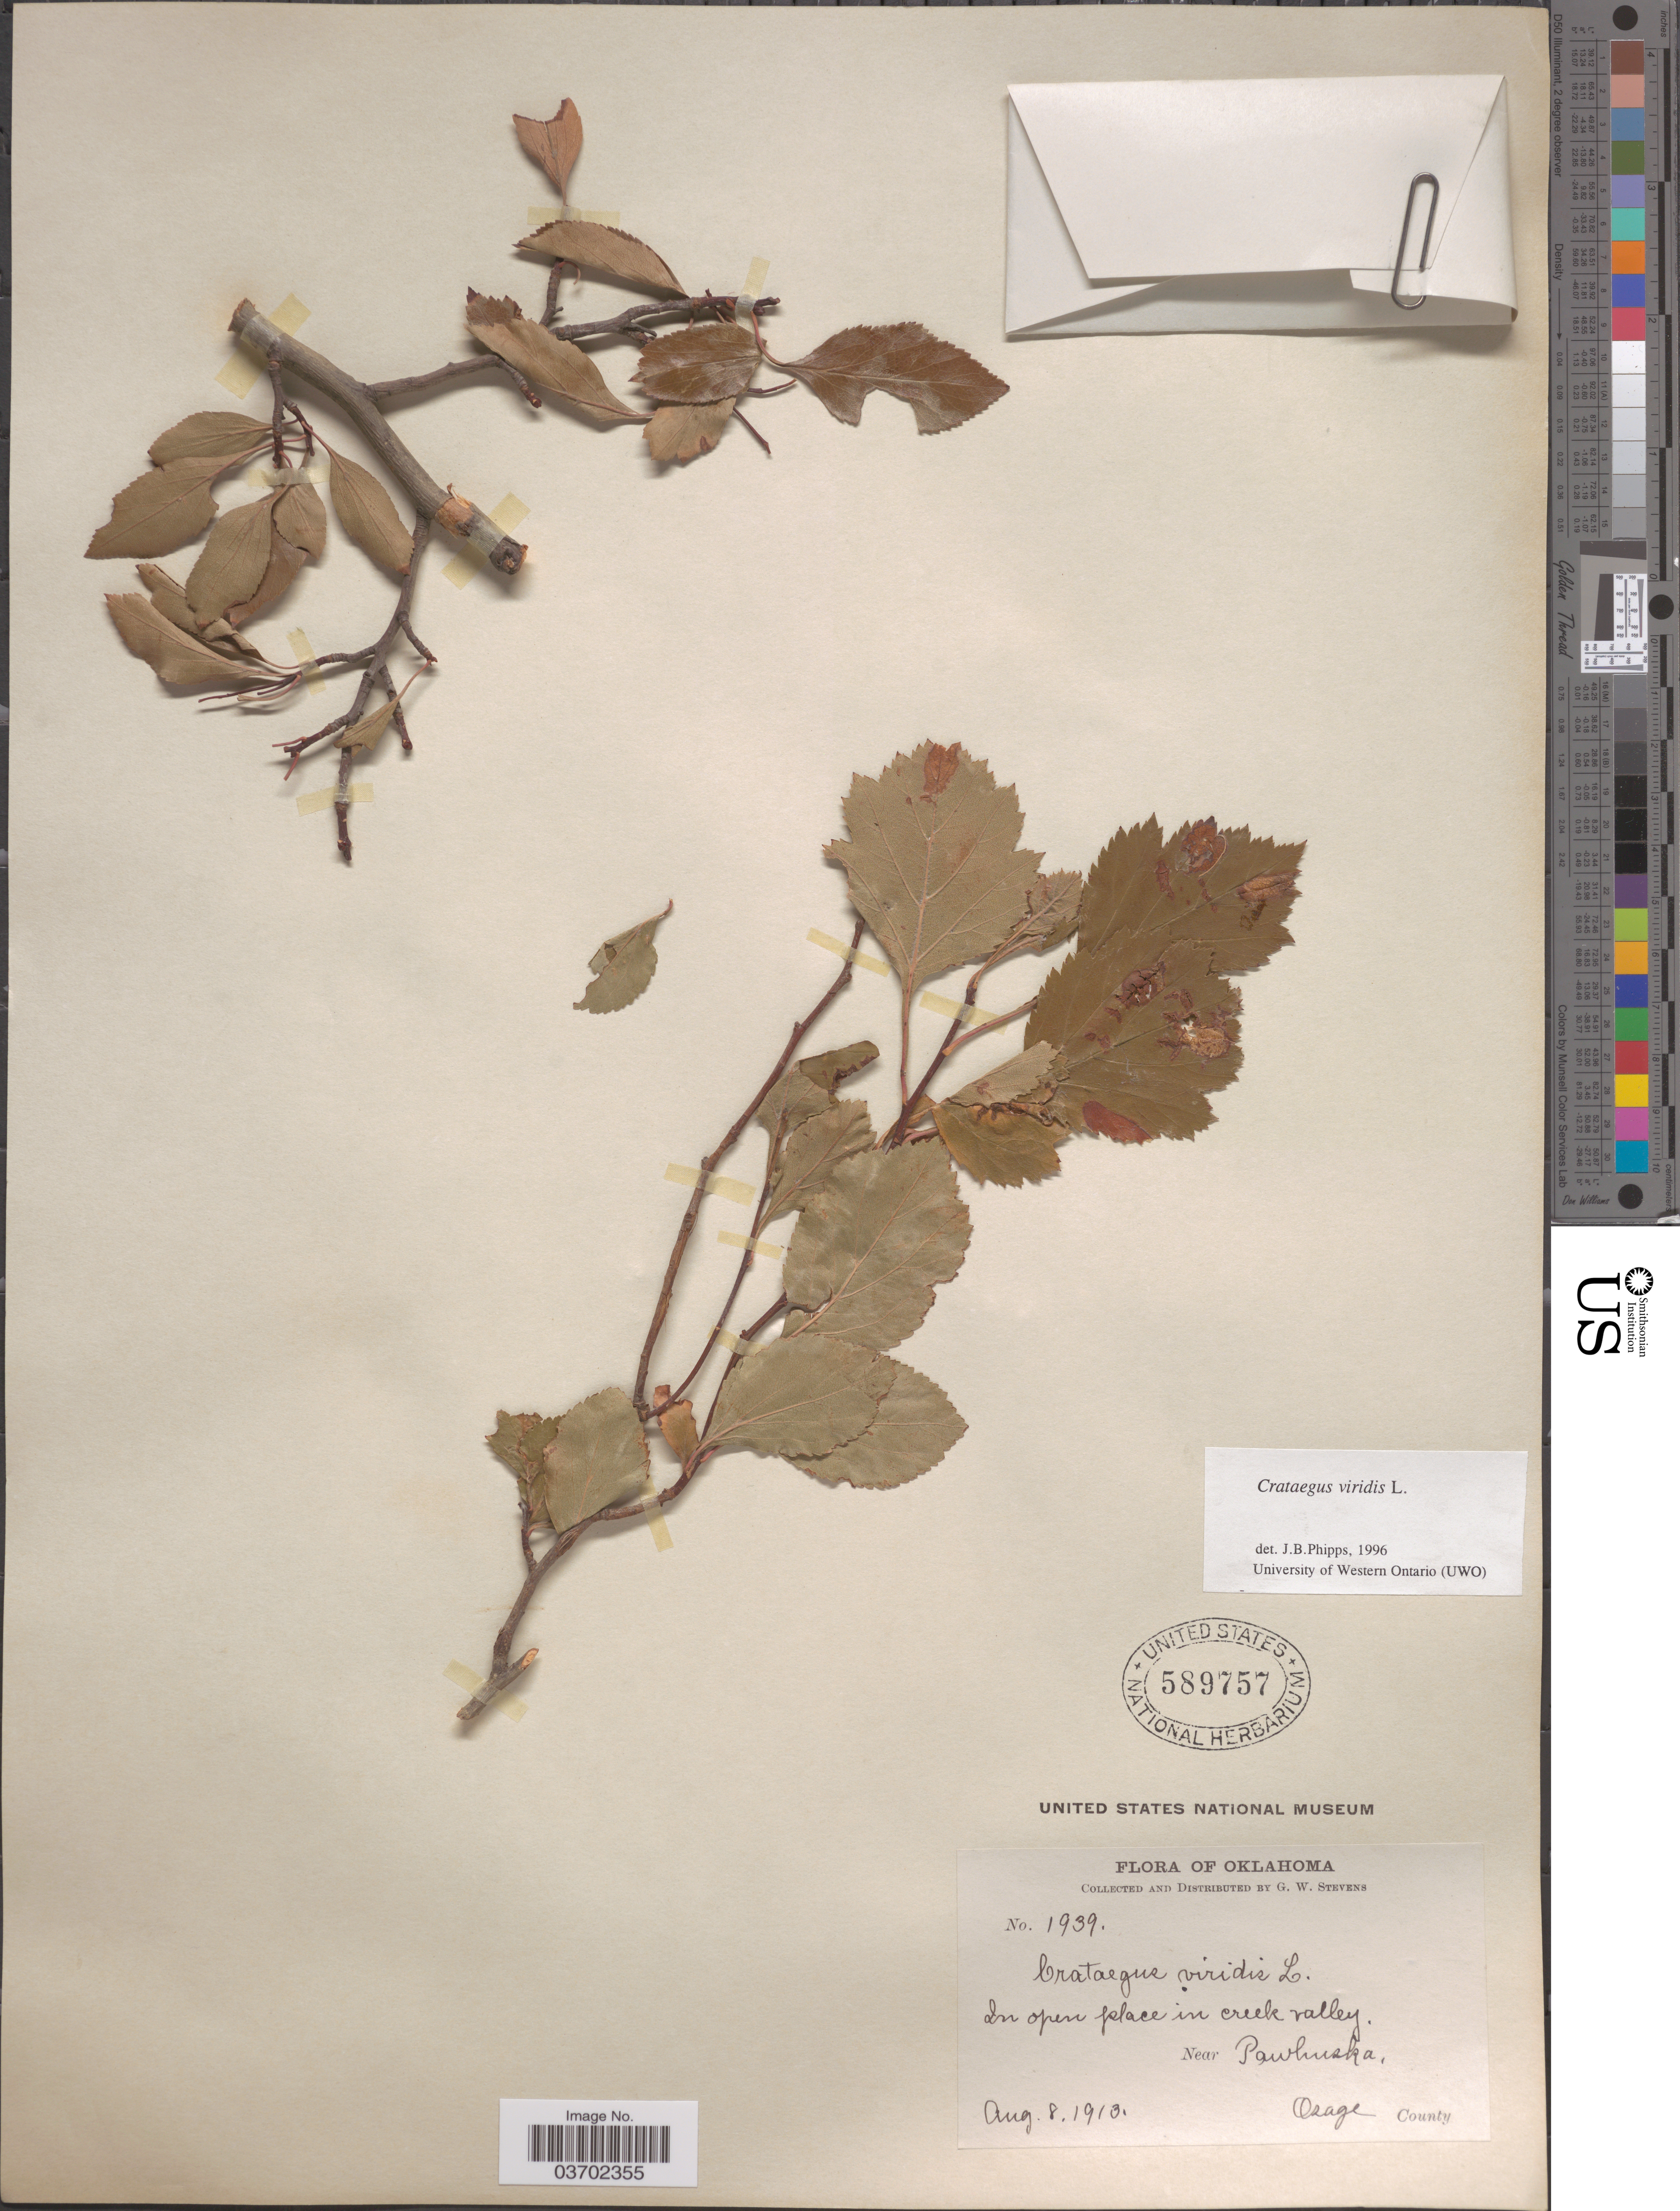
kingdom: Plantae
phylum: Tracheophyta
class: Magnoliopsida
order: Rosales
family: Rosaceae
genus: Crataegus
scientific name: Crataegus viridis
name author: L.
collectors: G. W. Stevens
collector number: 1939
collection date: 1913-08-08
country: United States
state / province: Oklahoma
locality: In open place in creek valley, near Pawhuska, Osage County.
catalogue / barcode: US 589757